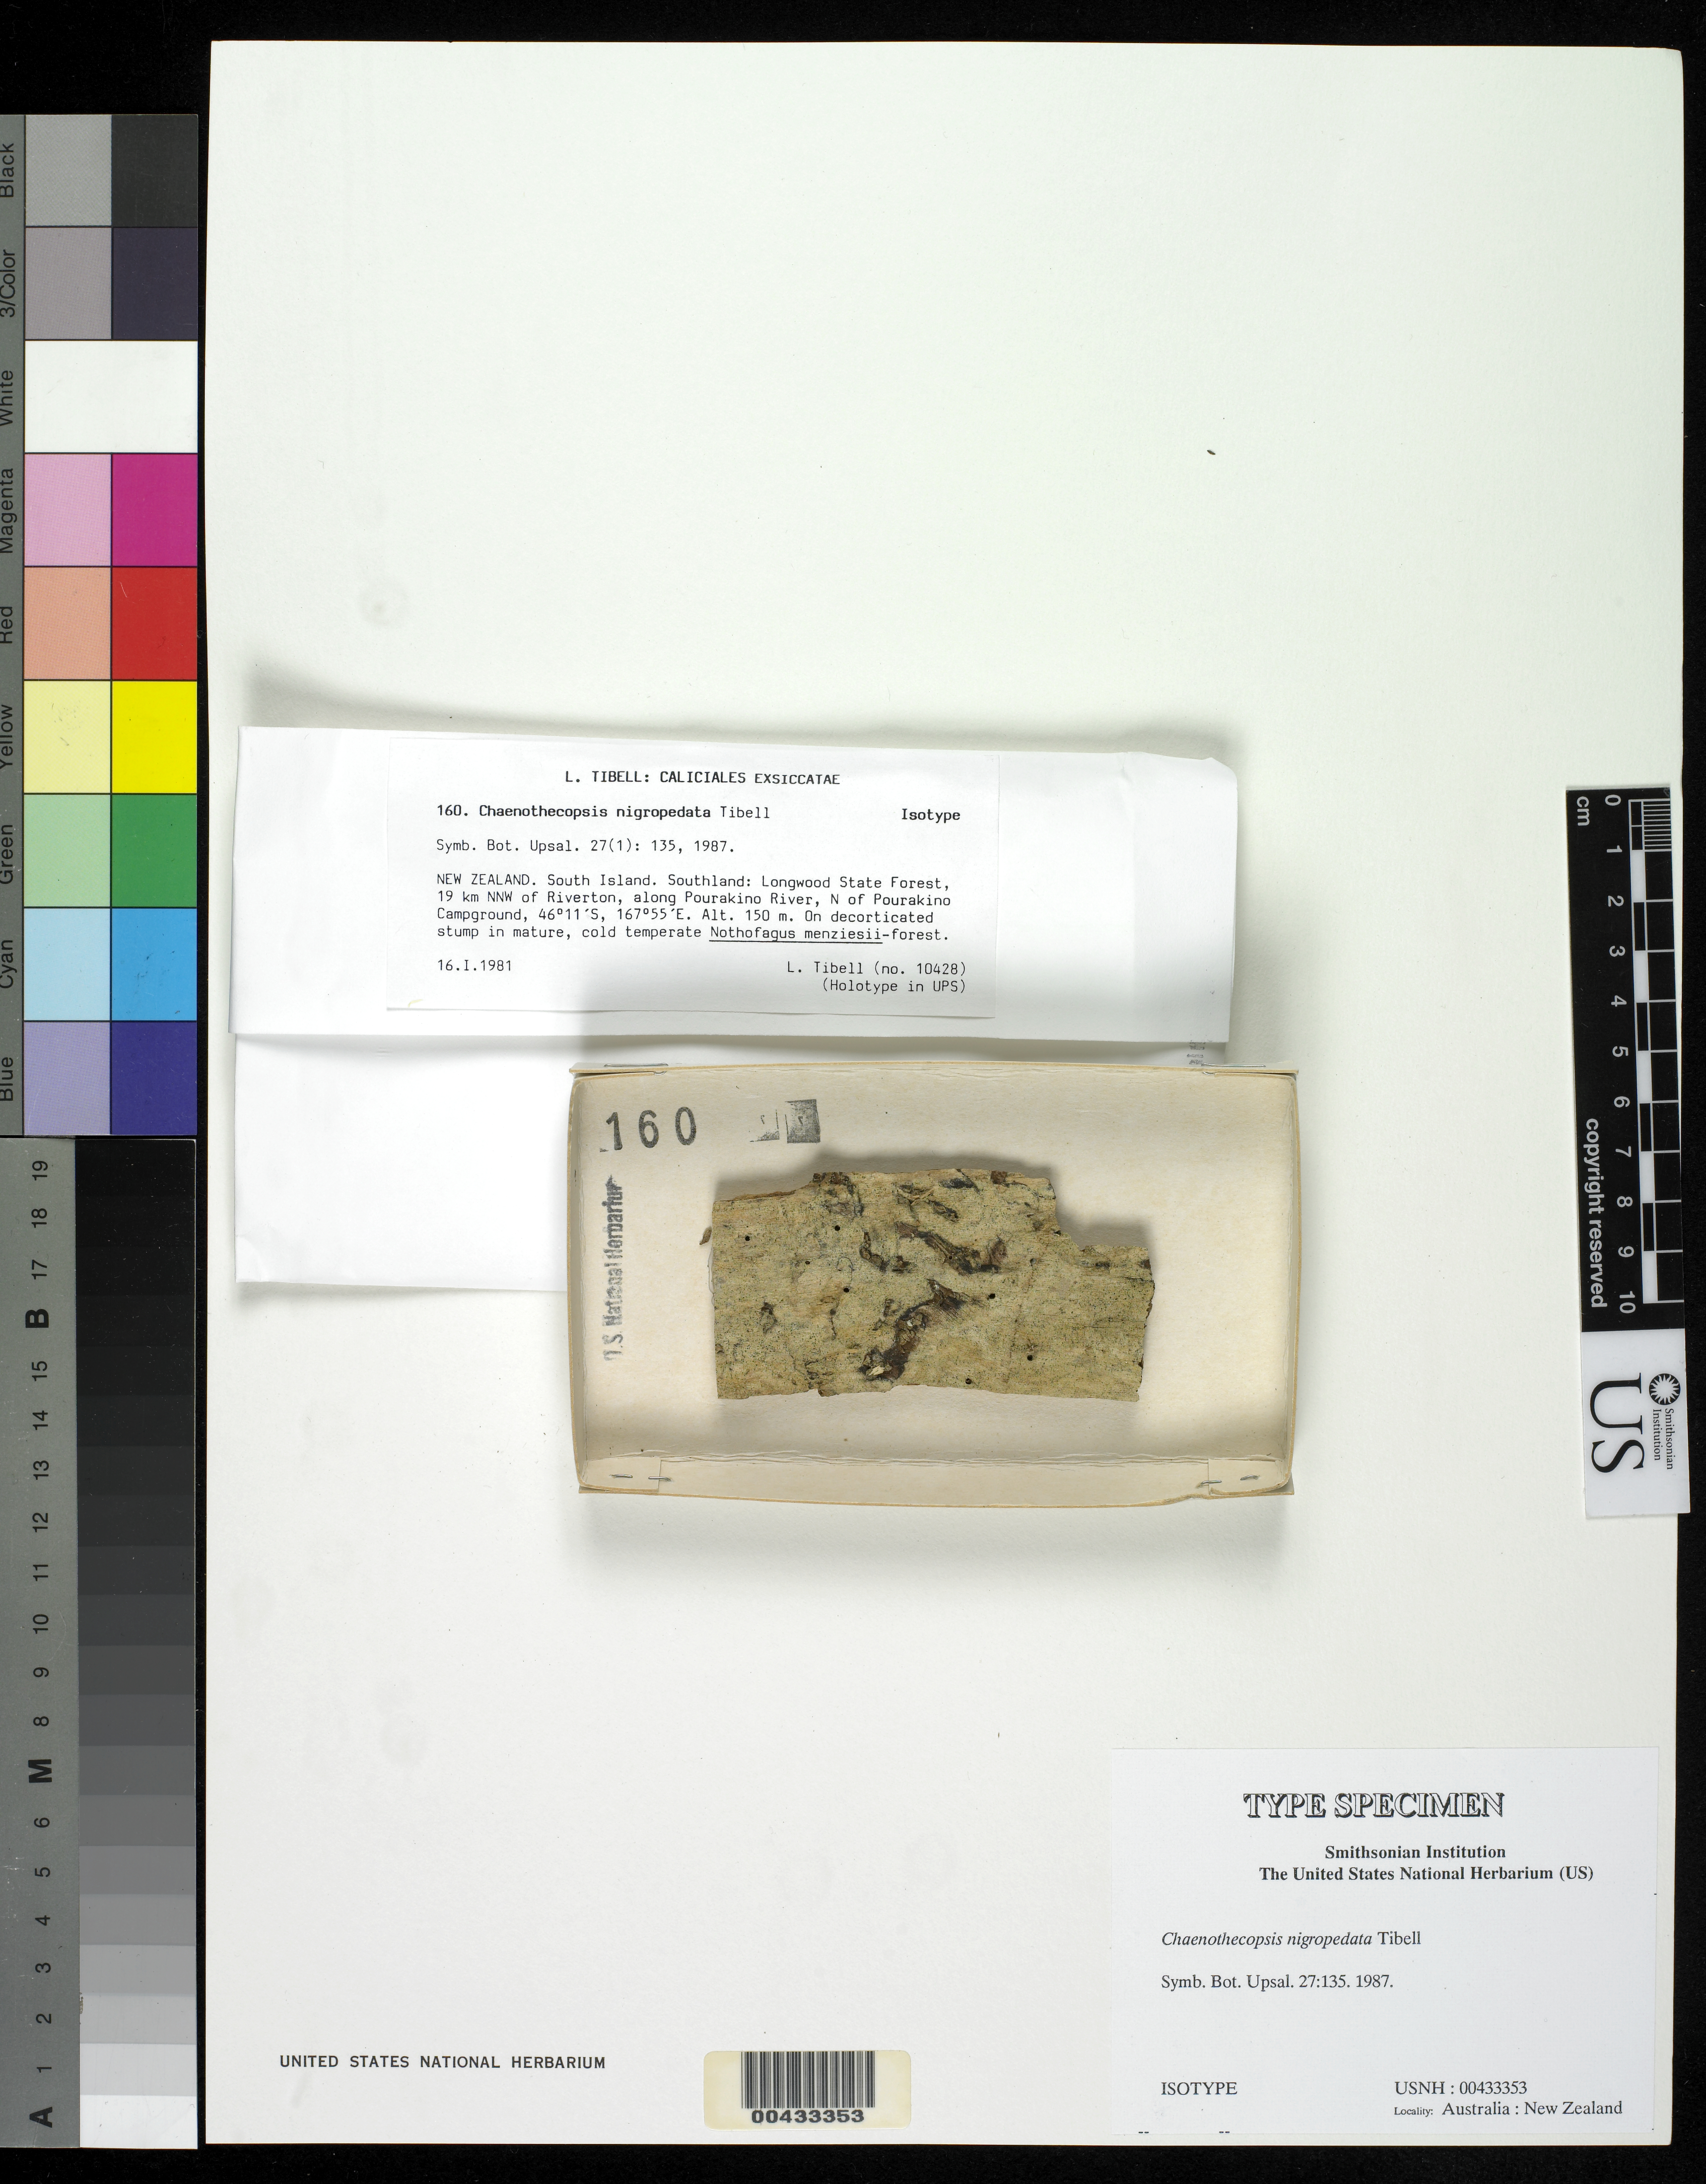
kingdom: Fungi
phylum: Ascomycota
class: Eurotiomycetes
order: Mycocaliciales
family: Mycocaliciaceae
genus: Chaenothecopsis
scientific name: Chaenothecopsis nigropedata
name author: Tibell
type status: Isotype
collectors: L. Tibell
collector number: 10428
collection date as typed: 16 Jan 1981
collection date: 1981-01-16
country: New Zealand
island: South Island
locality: Southland, Longwood State Forest, 19 km NNW of Riverton, along Pourakino River, N of Pourakino River Campground.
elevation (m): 150